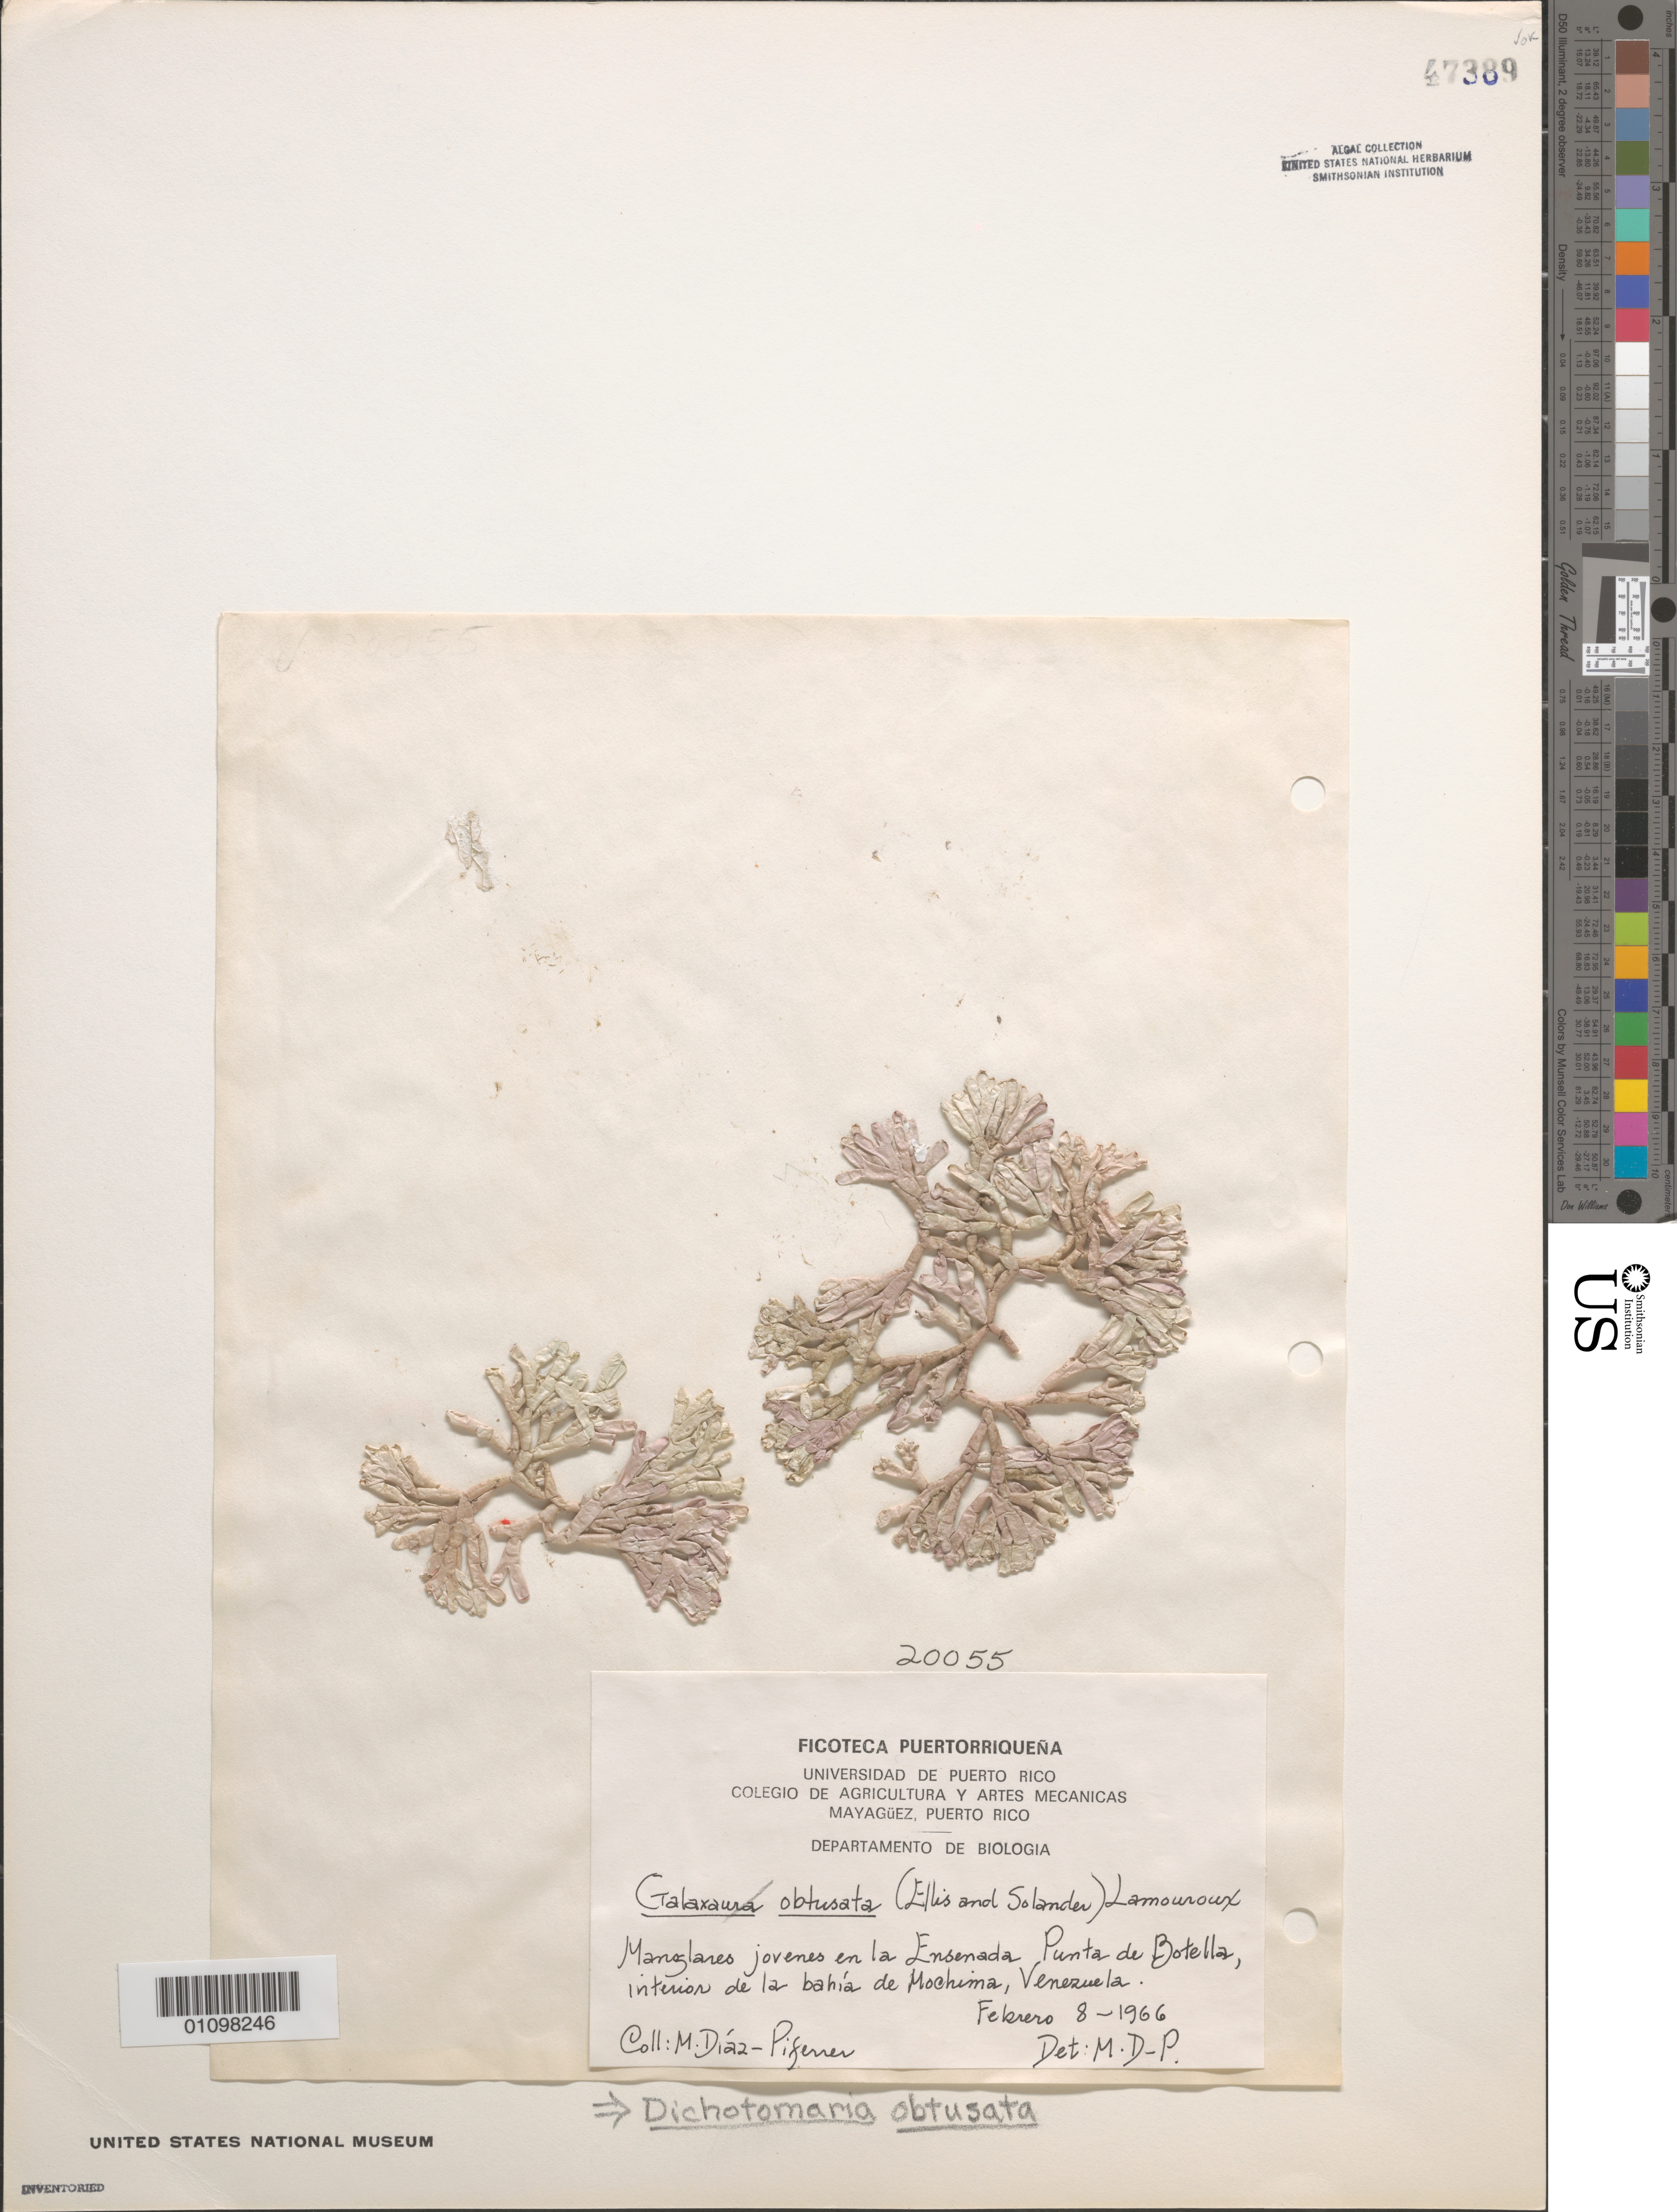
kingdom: Plantae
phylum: Rhodophyta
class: Florideophyceae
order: Nemaliales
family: Galaxauraceae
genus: Dichotomaria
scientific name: Dichotomaria obtusata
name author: (Ellis & Sol.) Lam.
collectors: M. Diaz-Piferrer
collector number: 20055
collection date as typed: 08 Feb 1966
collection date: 1966-02-08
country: Venezuela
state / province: Sucre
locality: Ensenada Punta de Botella, Bahia de Mochima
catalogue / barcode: US 47389